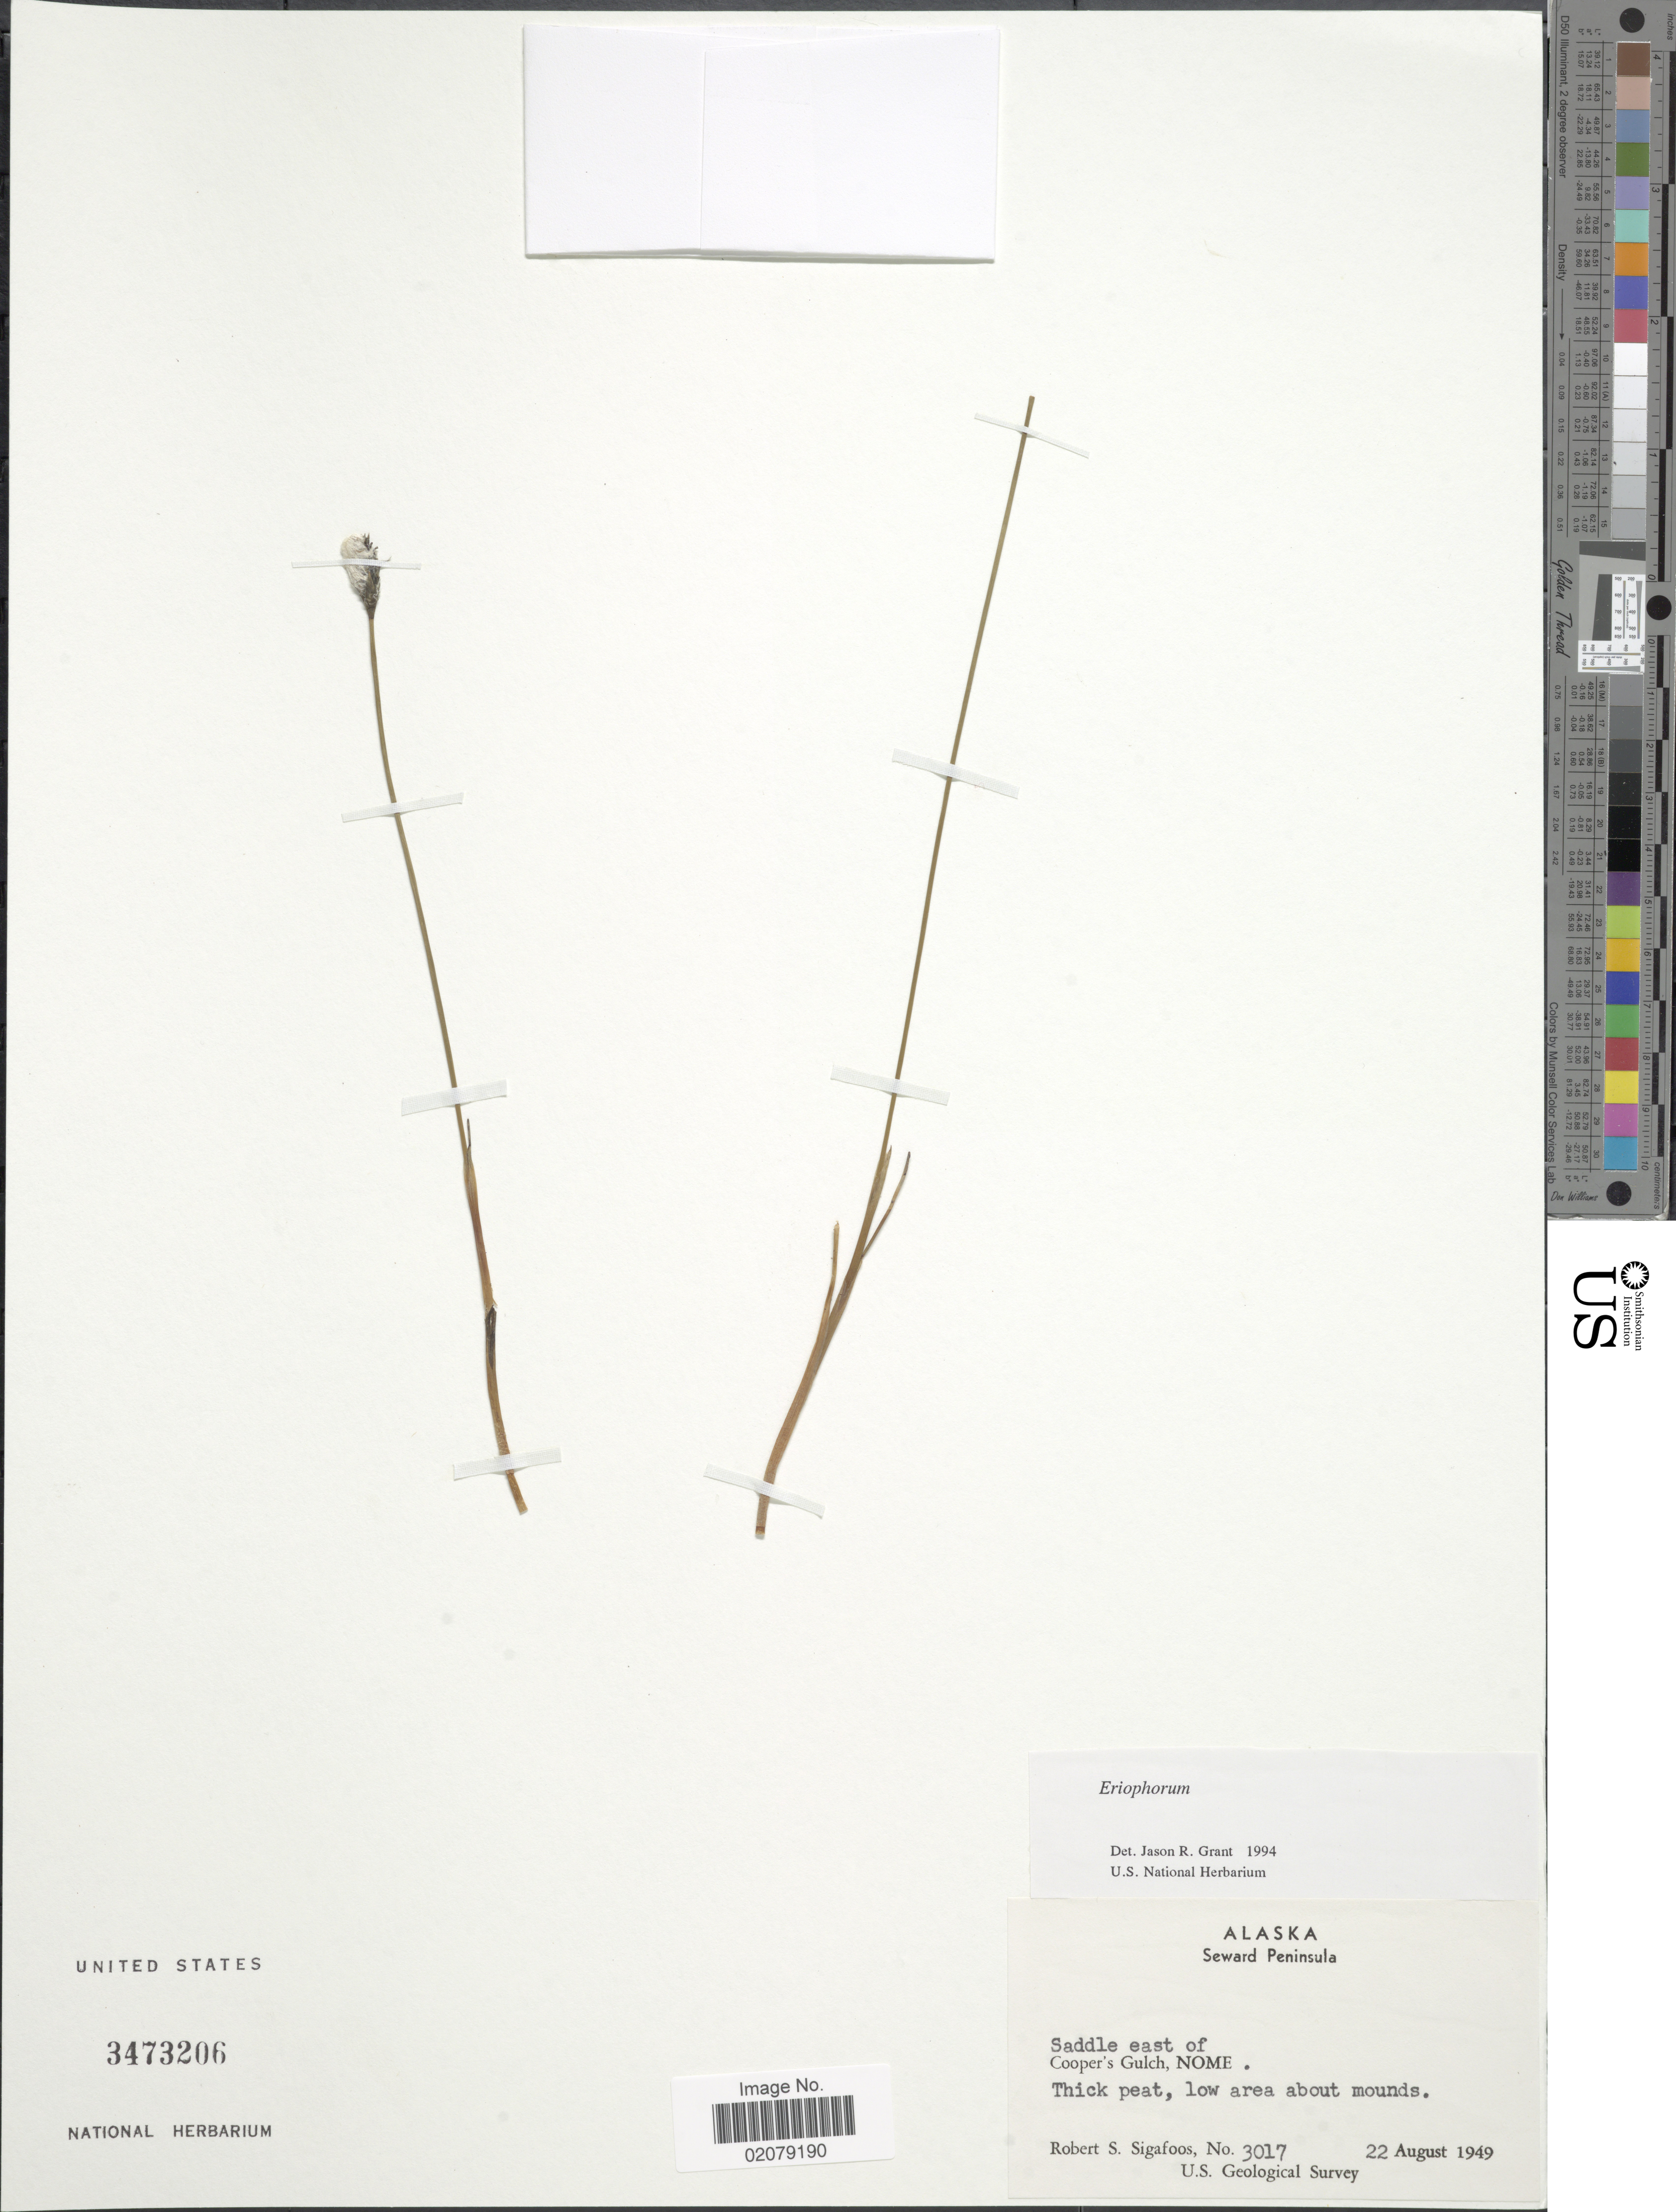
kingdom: Plantae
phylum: Tracheophyta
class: Liliopsida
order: Poales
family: Cyperaceae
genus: Eriophorum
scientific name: Eriophorum sp.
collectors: R. Sigafoos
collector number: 3017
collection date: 1949-08-22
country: United States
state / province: Alaska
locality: Seward Peninsula, Saddle east of Cooper's Gulch, Nome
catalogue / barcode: US 3473206